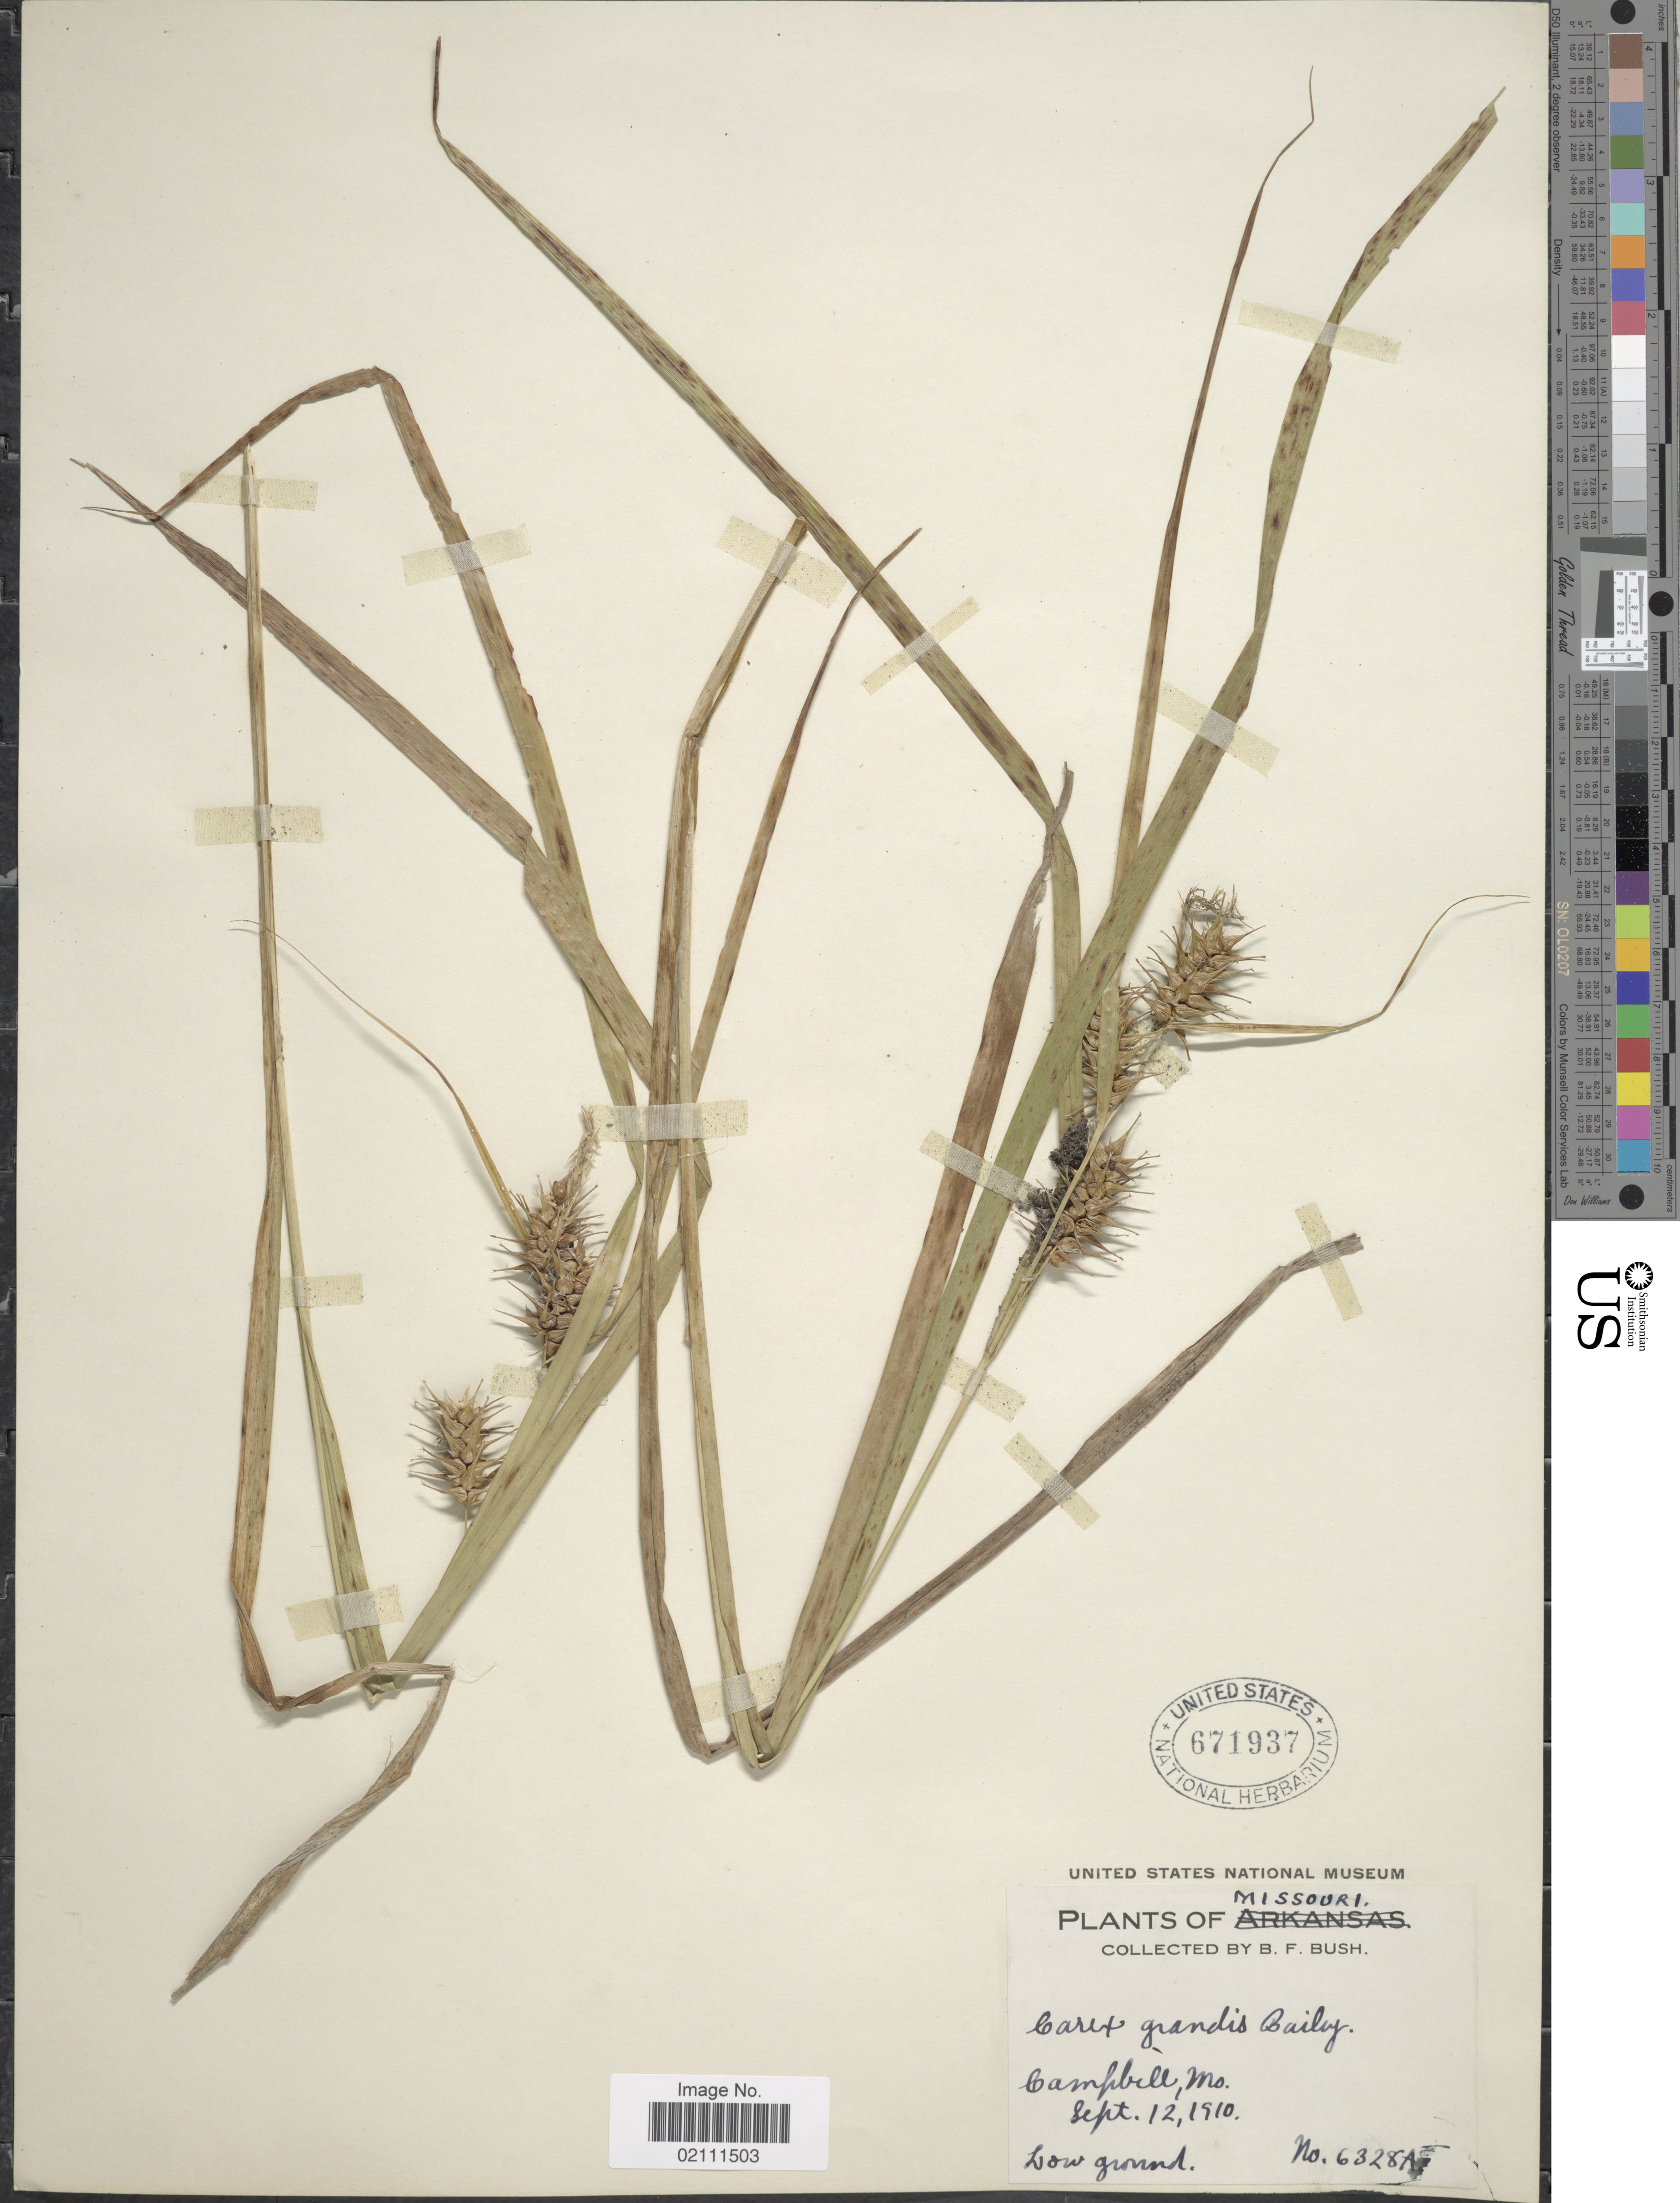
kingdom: Plantae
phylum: Tracheophyta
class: Liliopsida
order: Poales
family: Cyperaceae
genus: Carex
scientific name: Carex gigantea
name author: Rudge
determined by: Strong, Mark T., (BOT), Smithsonian Institution - National Museum of Natural History (UNITED STATES)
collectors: B. F. Bush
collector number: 6328A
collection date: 1910-09-12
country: United States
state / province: Missouri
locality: Campbell, low ground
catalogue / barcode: US 671937